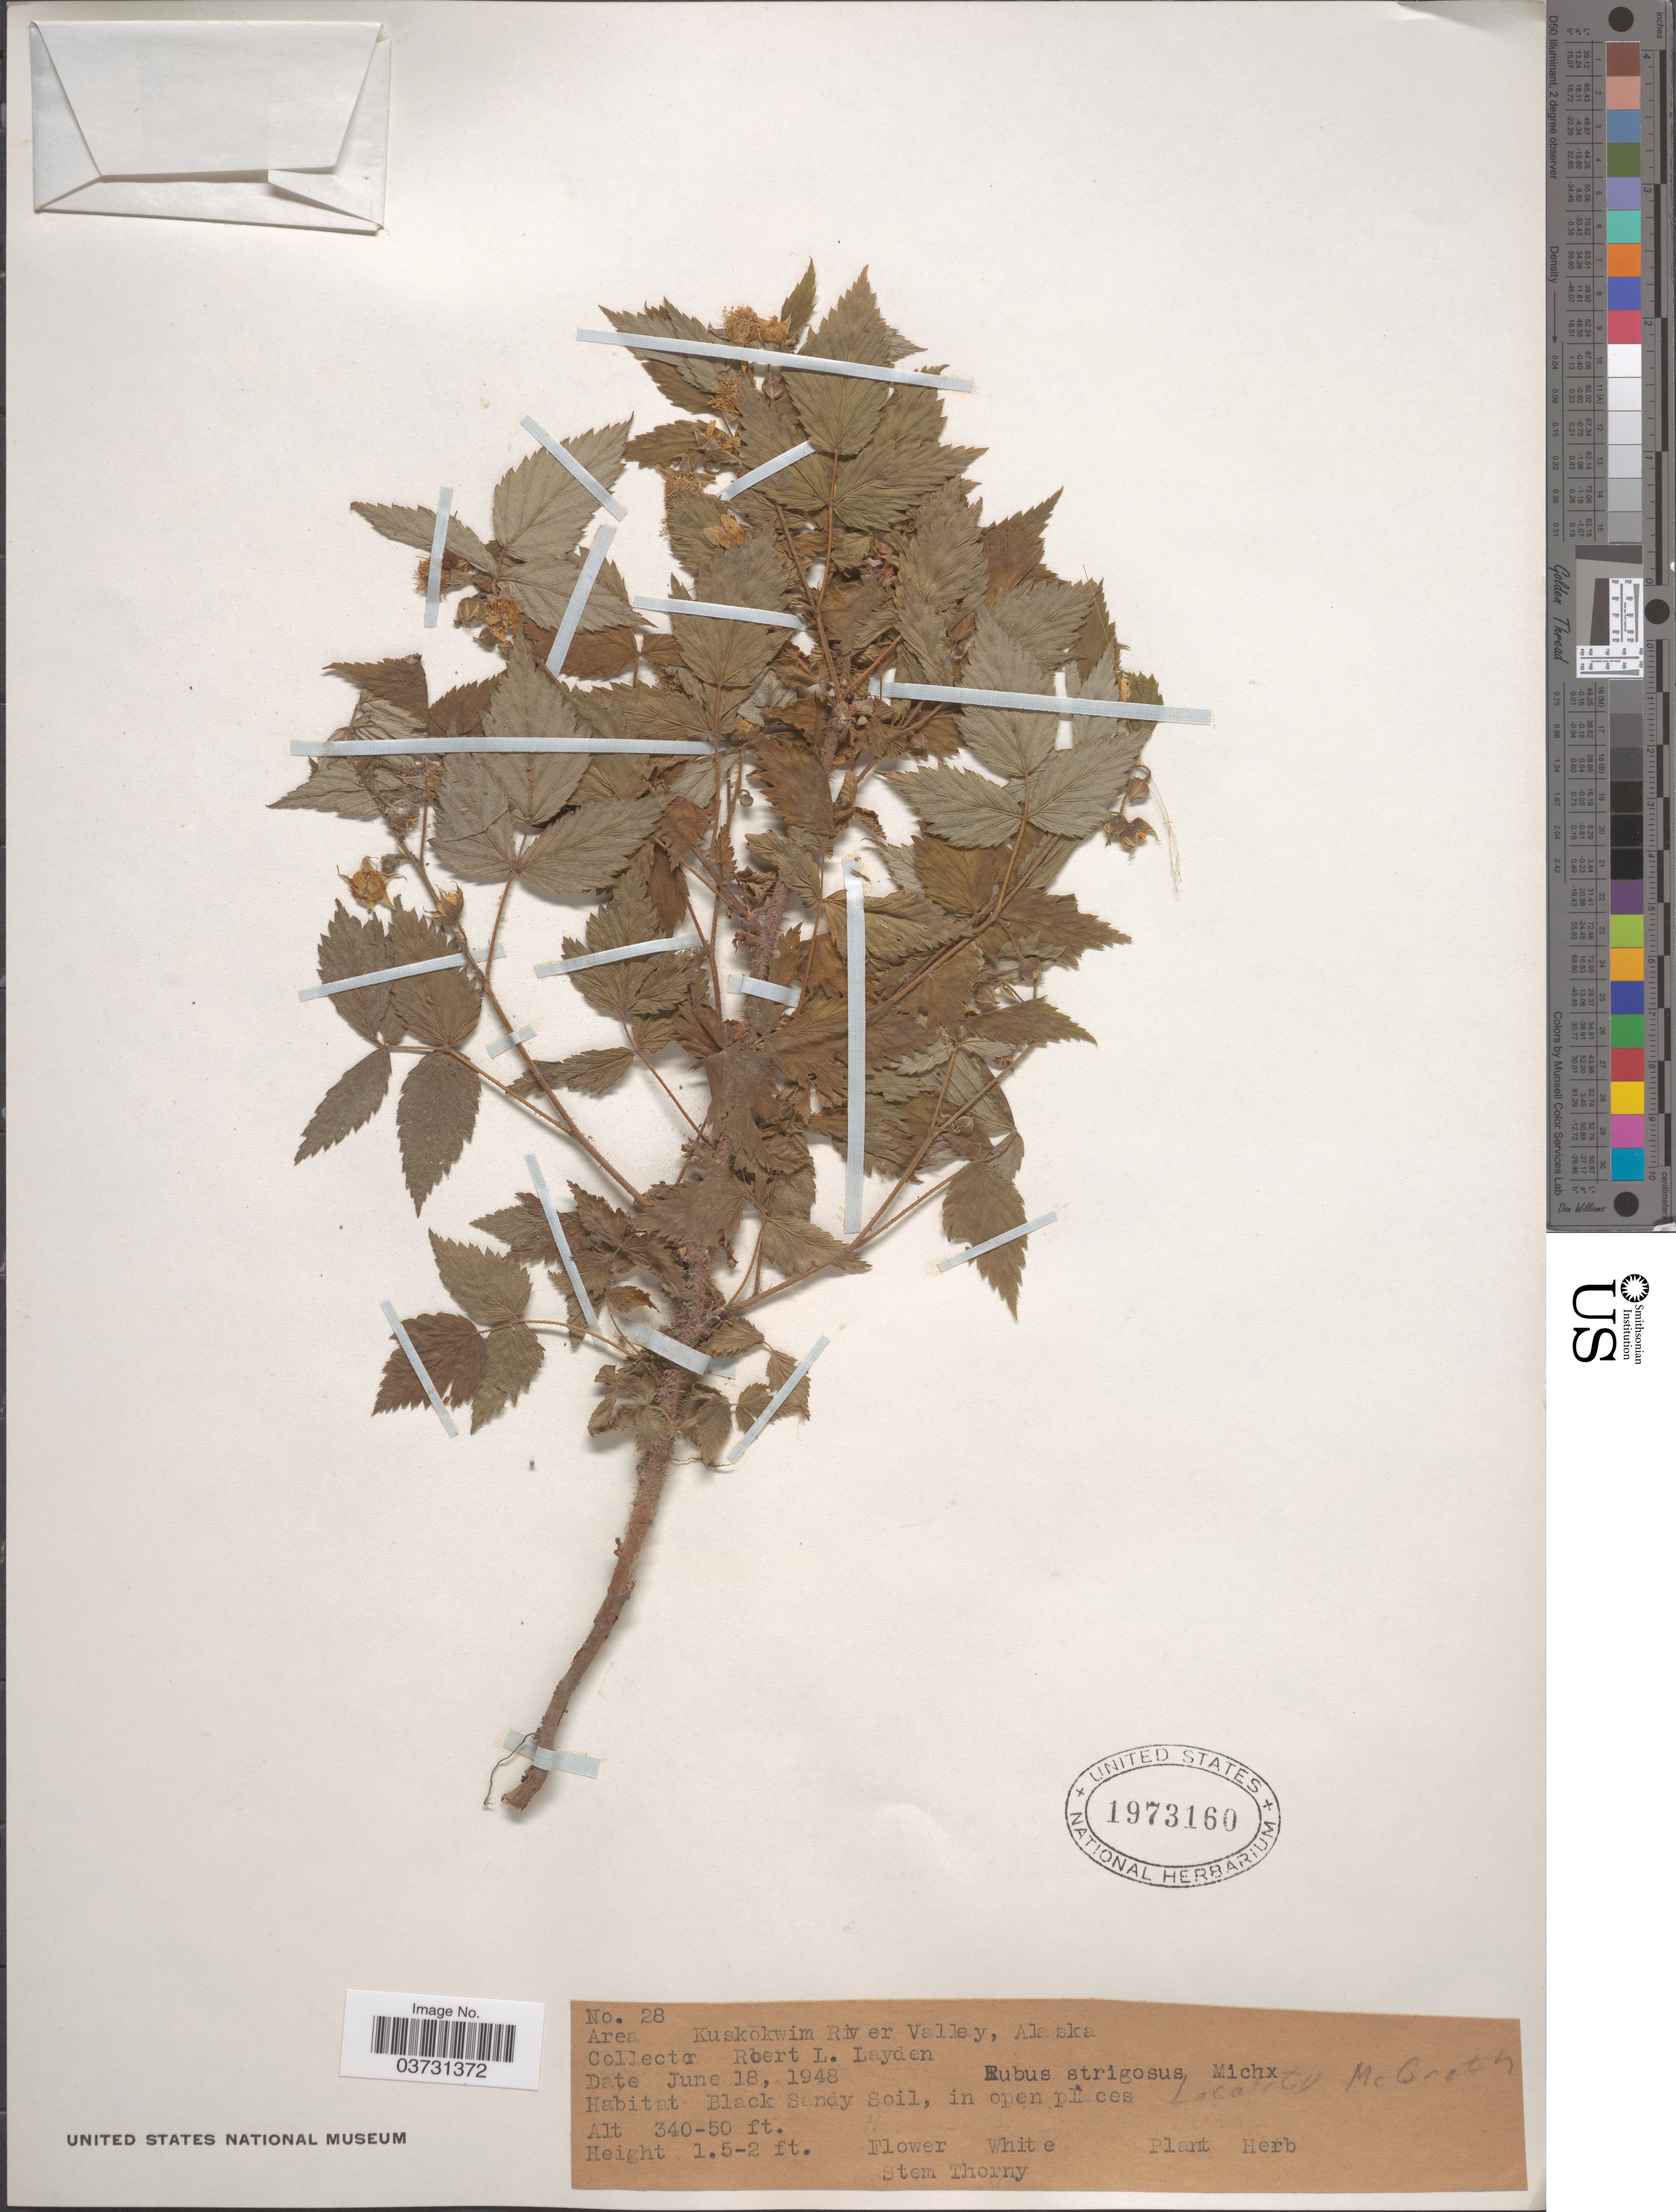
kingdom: Plantae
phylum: Tracheophyta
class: Magnoliopsida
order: Rosales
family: Rosaceae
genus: Rubus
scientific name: Rubus strigosus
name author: Michx.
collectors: R. Layden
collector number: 28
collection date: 1948-06-18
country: United States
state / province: Alaska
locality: Area Kuskokwim River Valley.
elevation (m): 104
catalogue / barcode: US 1973160